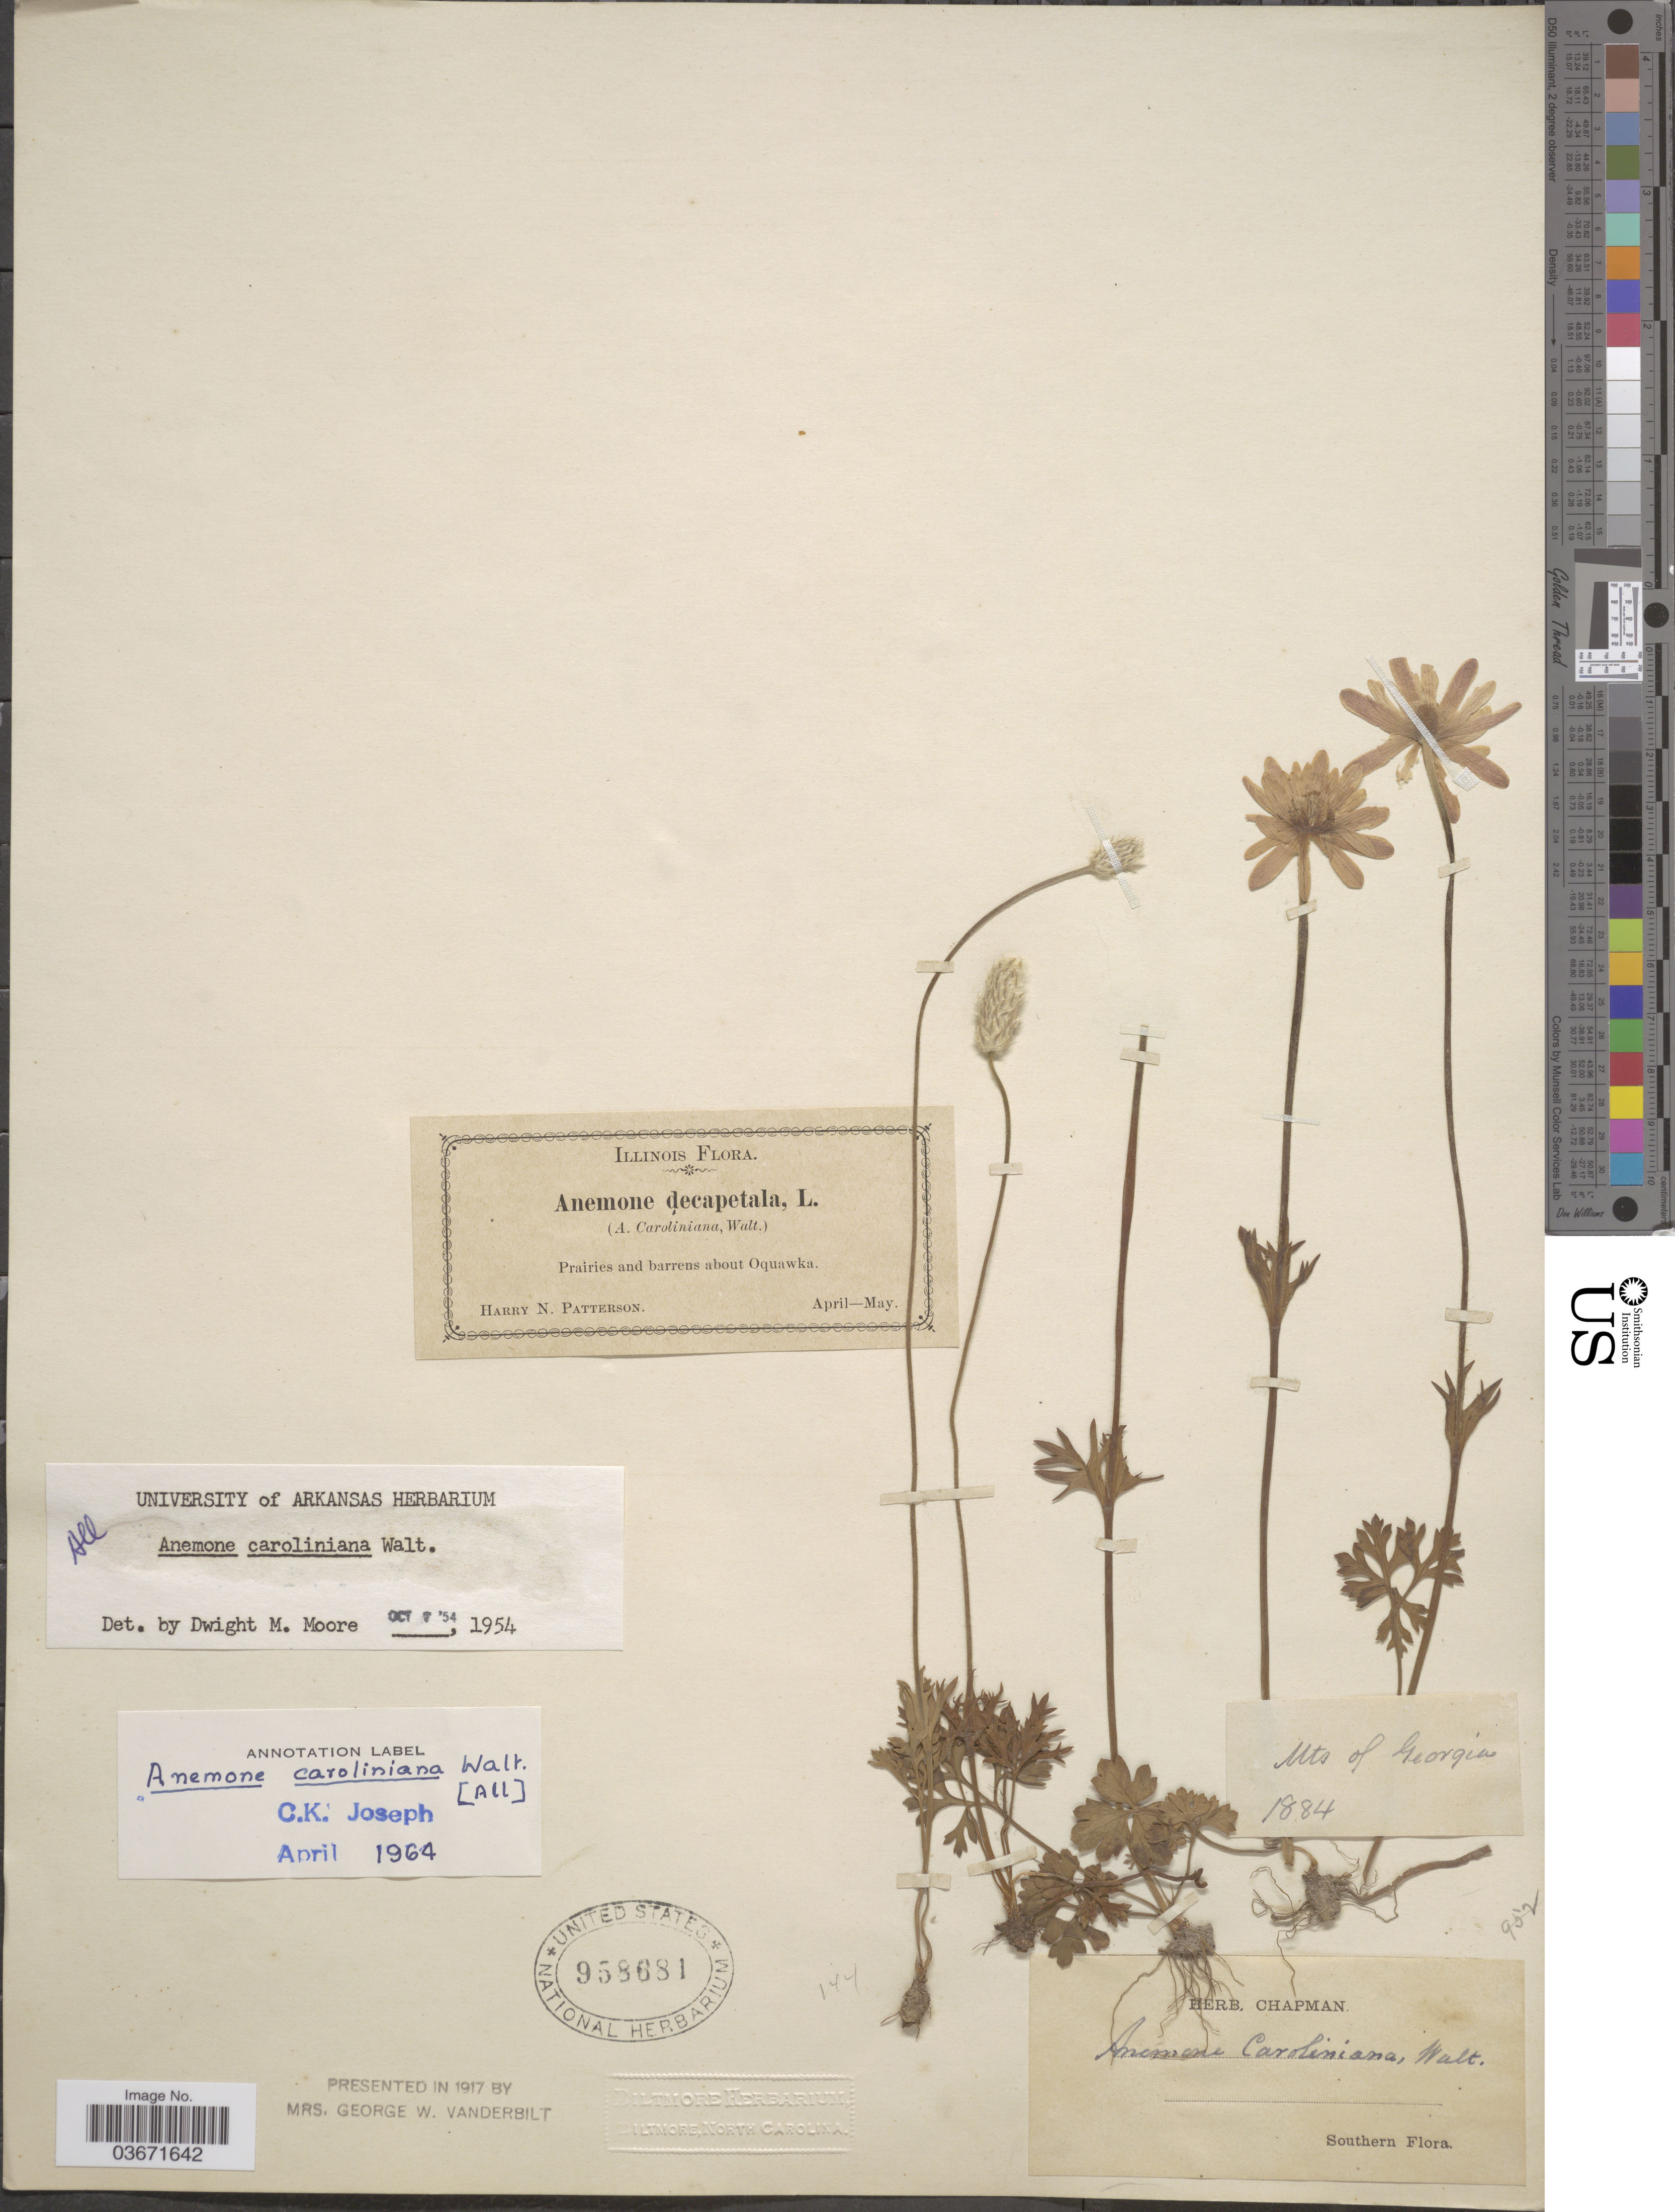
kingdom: Plantae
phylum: Tracheophyta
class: Magnoliopsida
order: Ranunculales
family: Ranunculaceae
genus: Anemone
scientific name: Anemone caroliniana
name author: Walter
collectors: ex herb. Chapman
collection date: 1884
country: United States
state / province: Georgia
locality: Southern. Mts of Georgia.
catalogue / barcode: US 958681-2